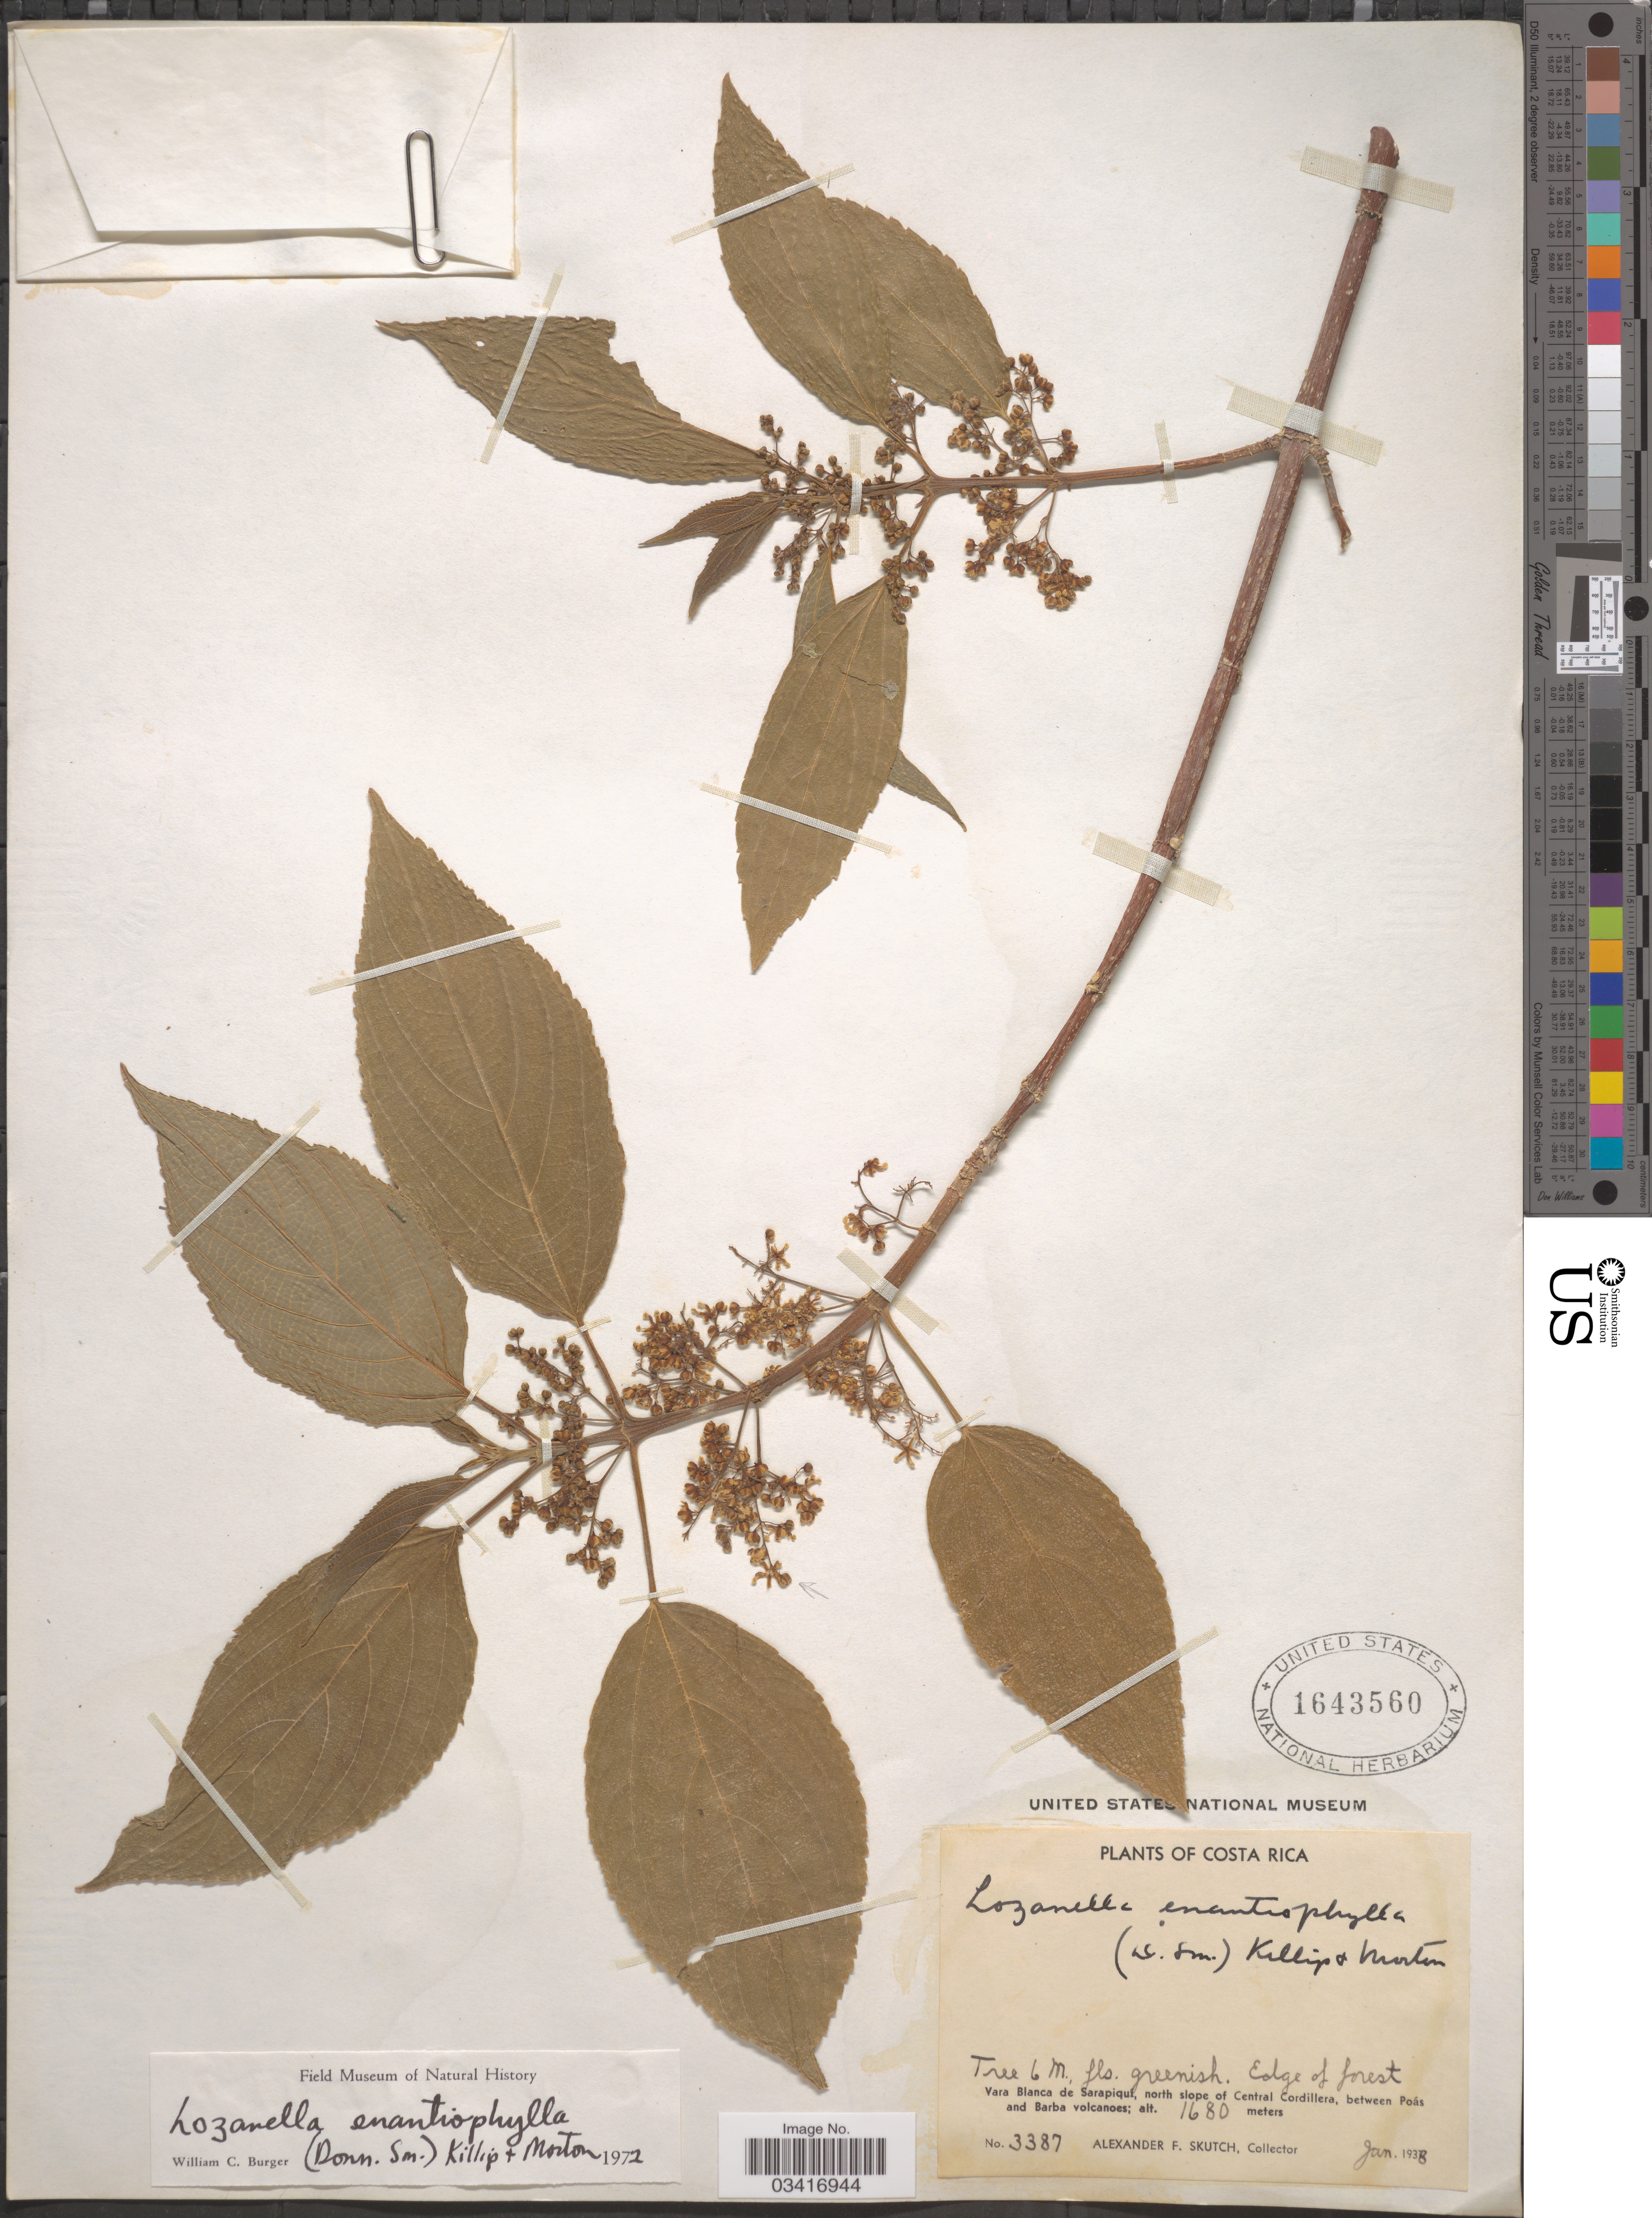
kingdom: Plantae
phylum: Tracheophyta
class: Magnoliopsida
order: Rosales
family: Cannabaceae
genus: Lozanella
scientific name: Lozanella enantiophylla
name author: (Donn. Sm.) Killip & C.V. Morton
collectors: A. F. Skutch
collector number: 3387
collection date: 1938-01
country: Costa Rica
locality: Vara Blanca de Sarapiquí, north slope of Central Cordillera, between Poás and Barba volcanoes.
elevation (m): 1680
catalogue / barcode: US 1643560